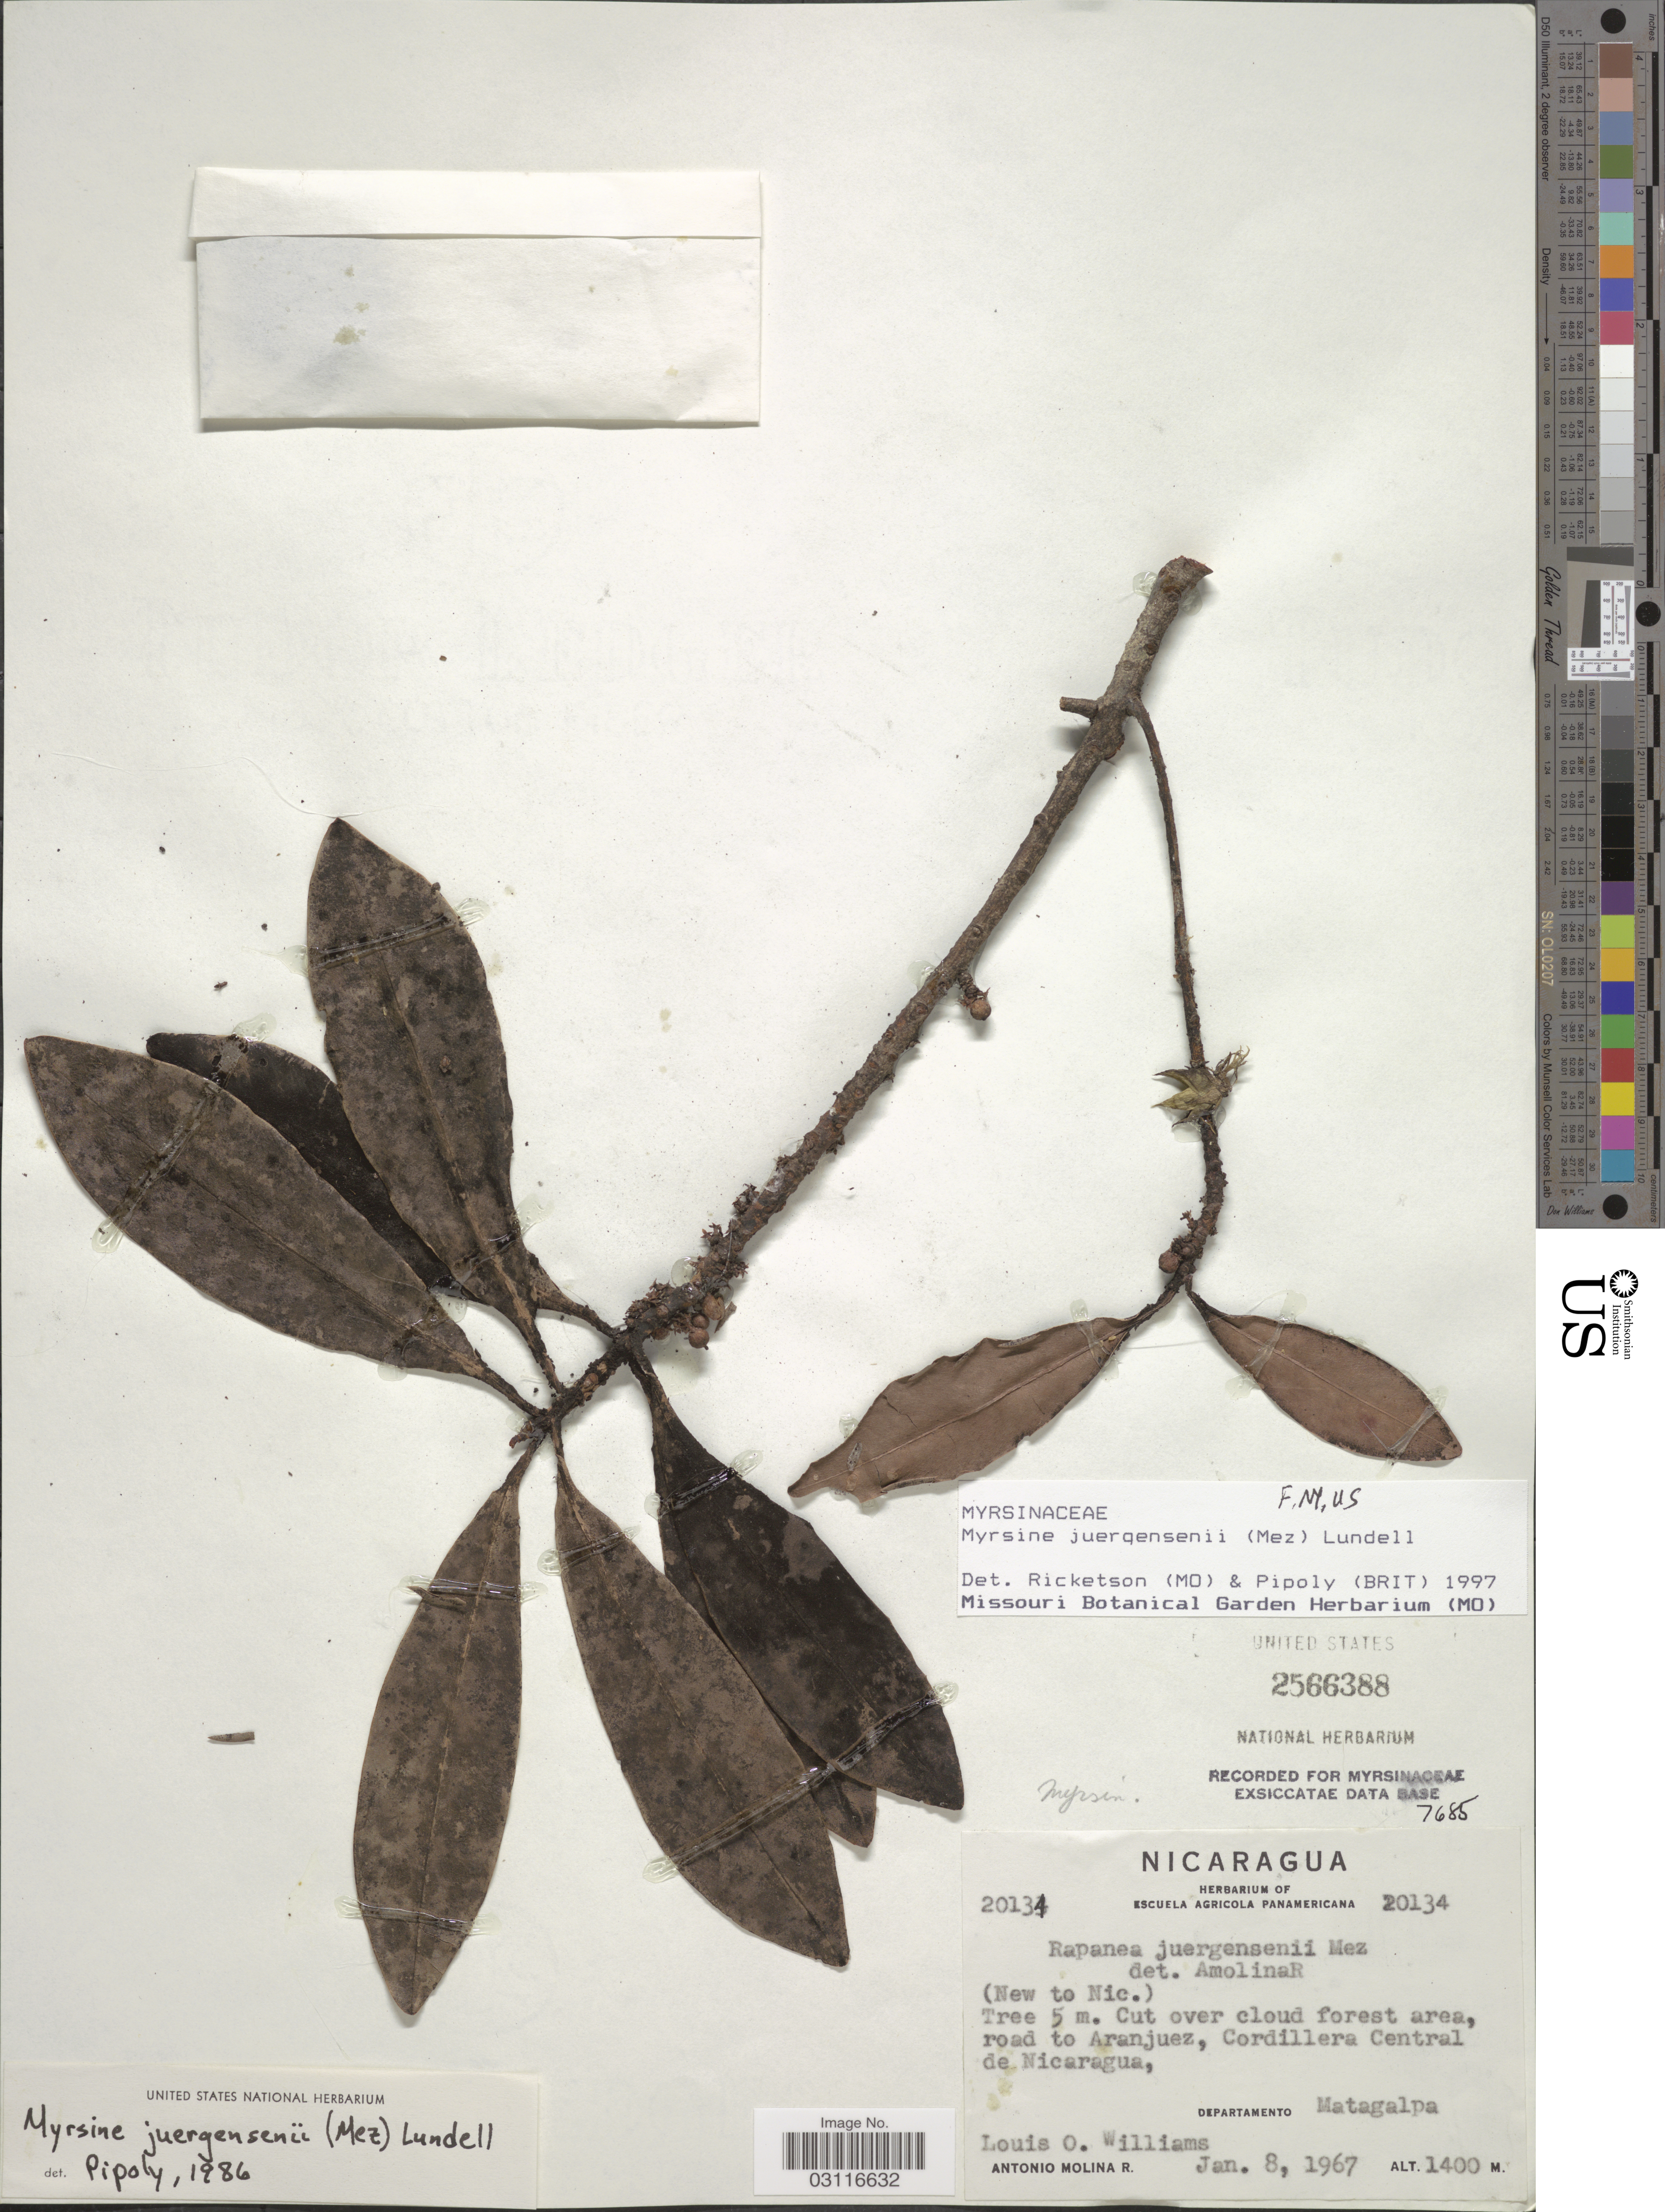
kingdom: Plantae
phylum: Tracheophyta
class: Magnoliopsida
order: Ericales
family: Primulaceae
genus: Myrsine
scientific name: Myrsine juergensenii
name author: (Mez) Lundell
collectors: L. O. Williams & A. Molina R.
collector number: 20134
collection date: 1967-01-08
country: Nicaragua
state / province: Matagalpa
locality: Cut over cloud forest area, road to Aranjuez, Cordillera Central de Nicaragua, Departamento Matagalpa.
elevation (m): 1400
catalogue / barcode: US 2566388